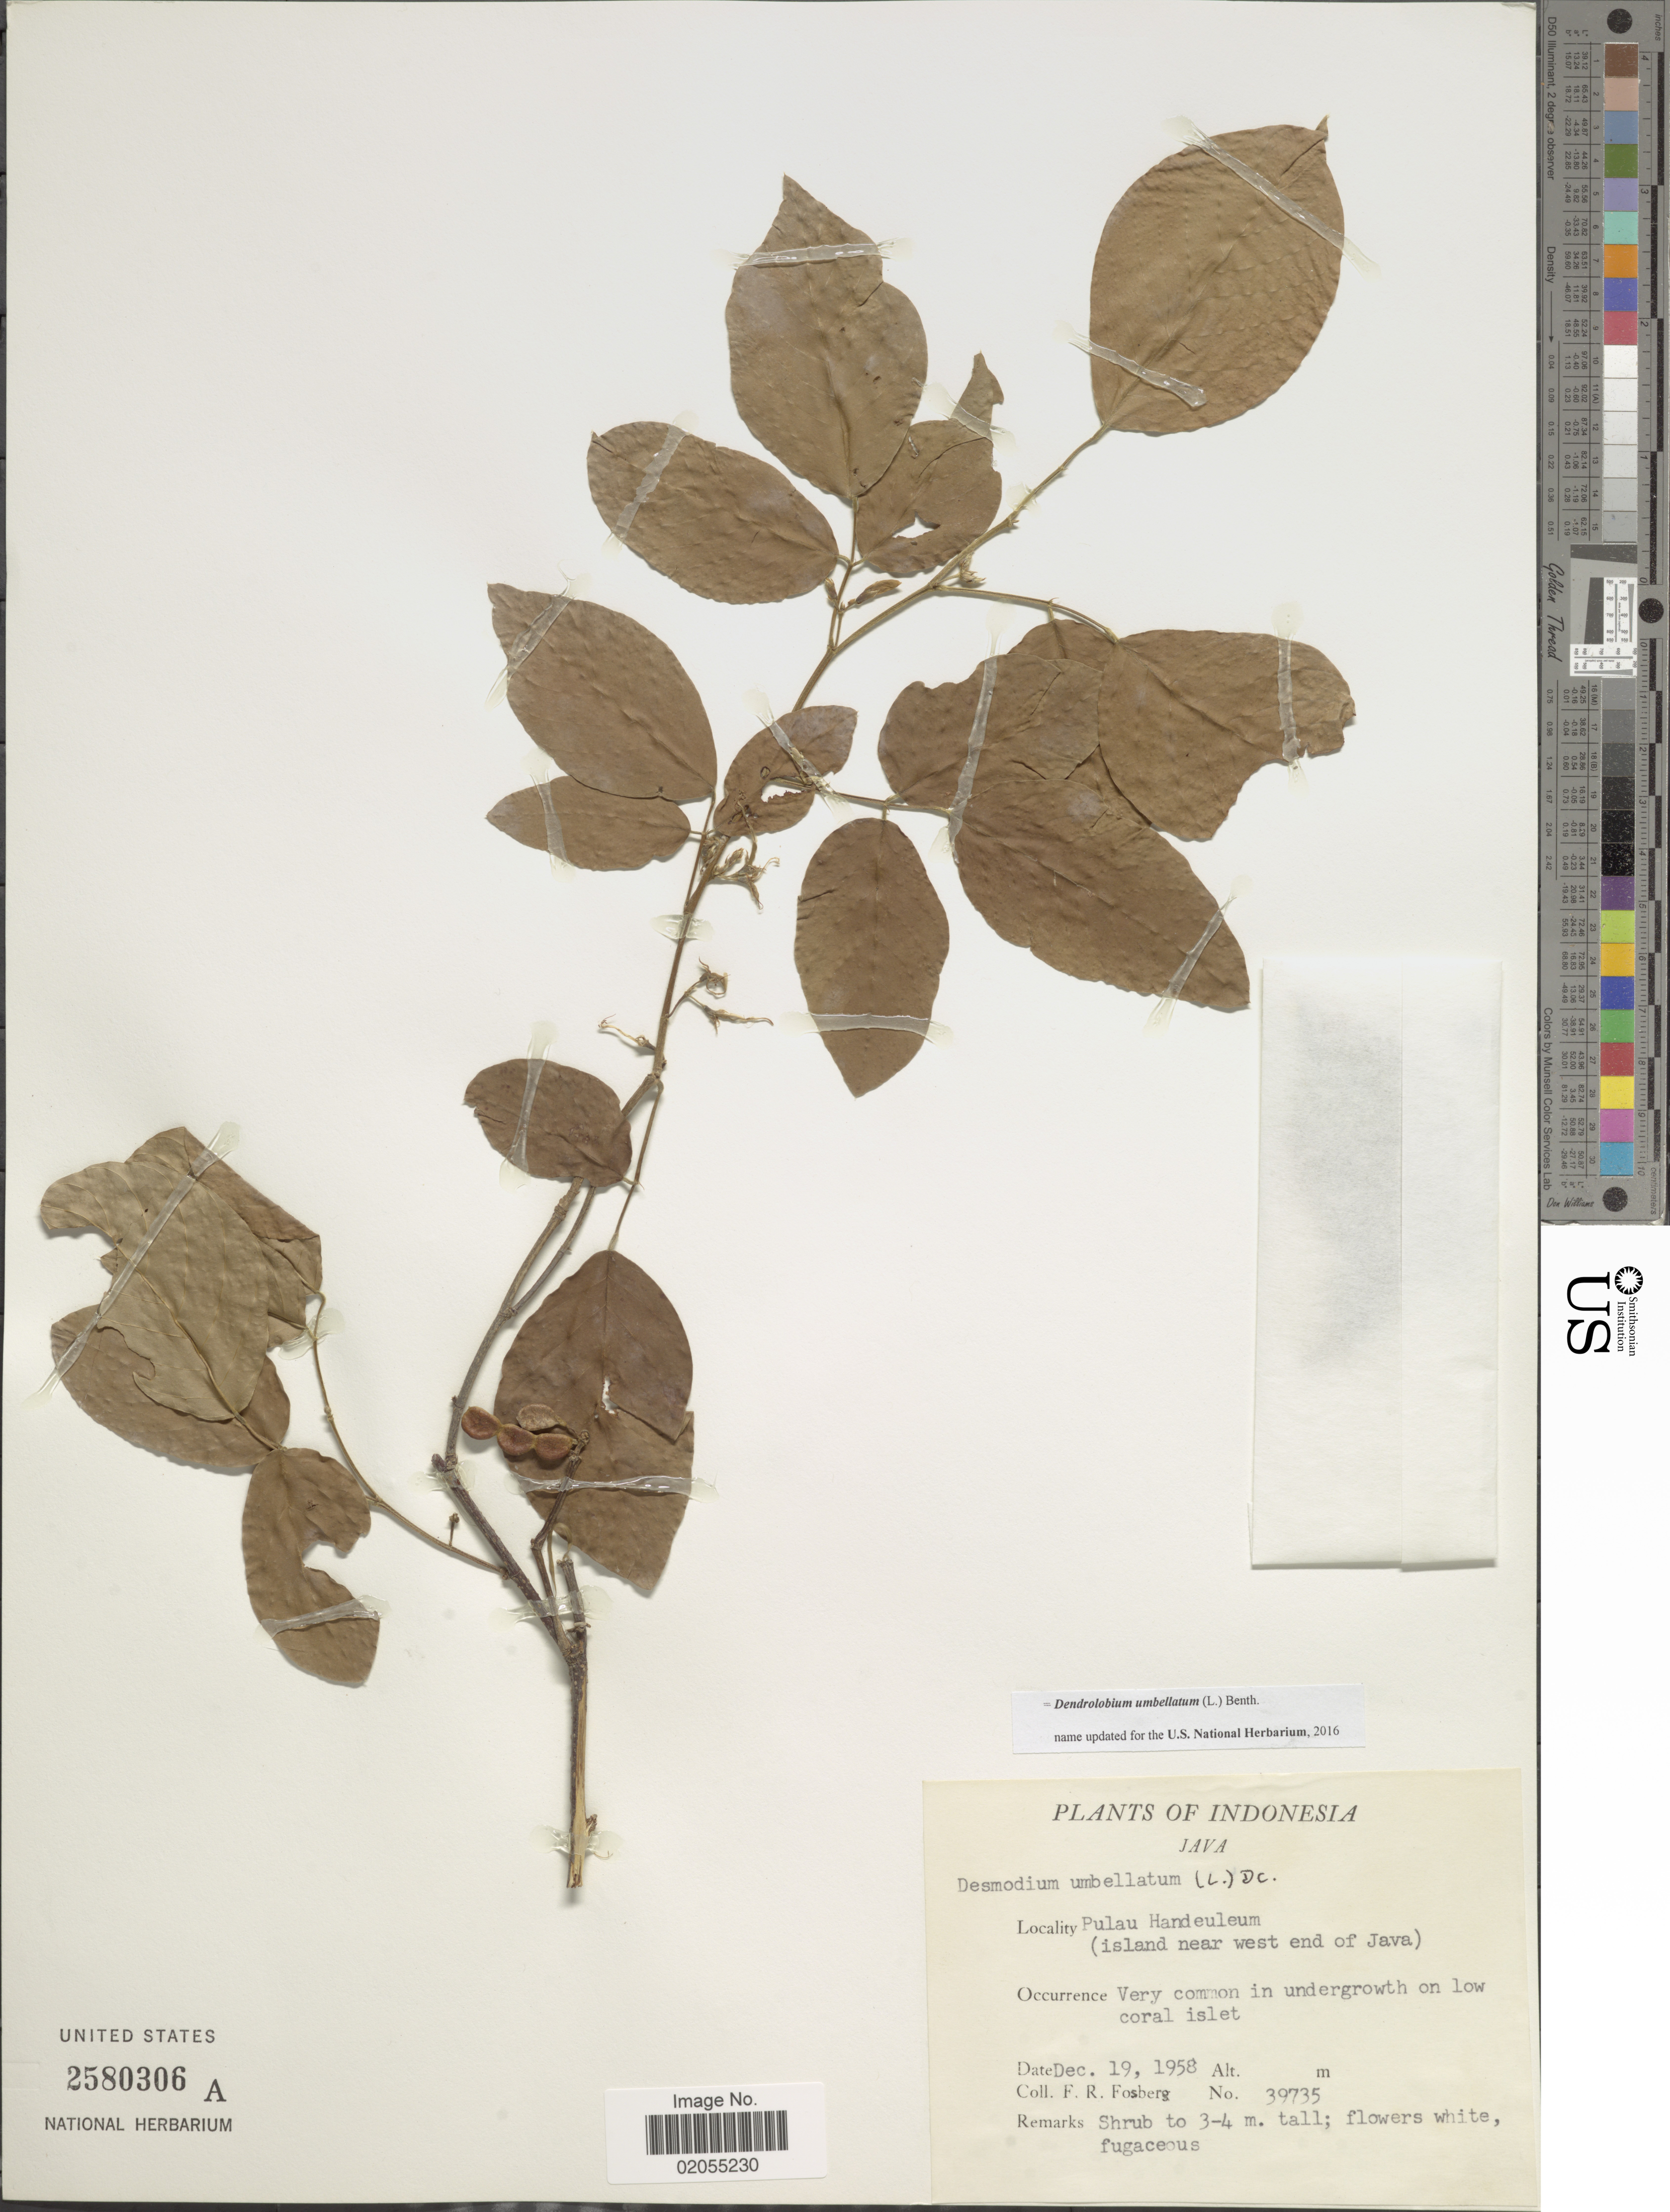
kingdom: Plantae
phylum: Tracheophyta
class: Magnoliopsida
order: Fabales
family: Fabaceae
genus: Dendrolobium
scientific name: Dendrolobium umbellatum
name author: (L.) Benth.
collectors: F. R. Fosberg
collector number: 39735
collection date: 1958-12-19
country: Indonesia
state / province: Java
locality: Pulau Handeuleum (island near west end of Java)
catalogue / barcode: US 2580306A